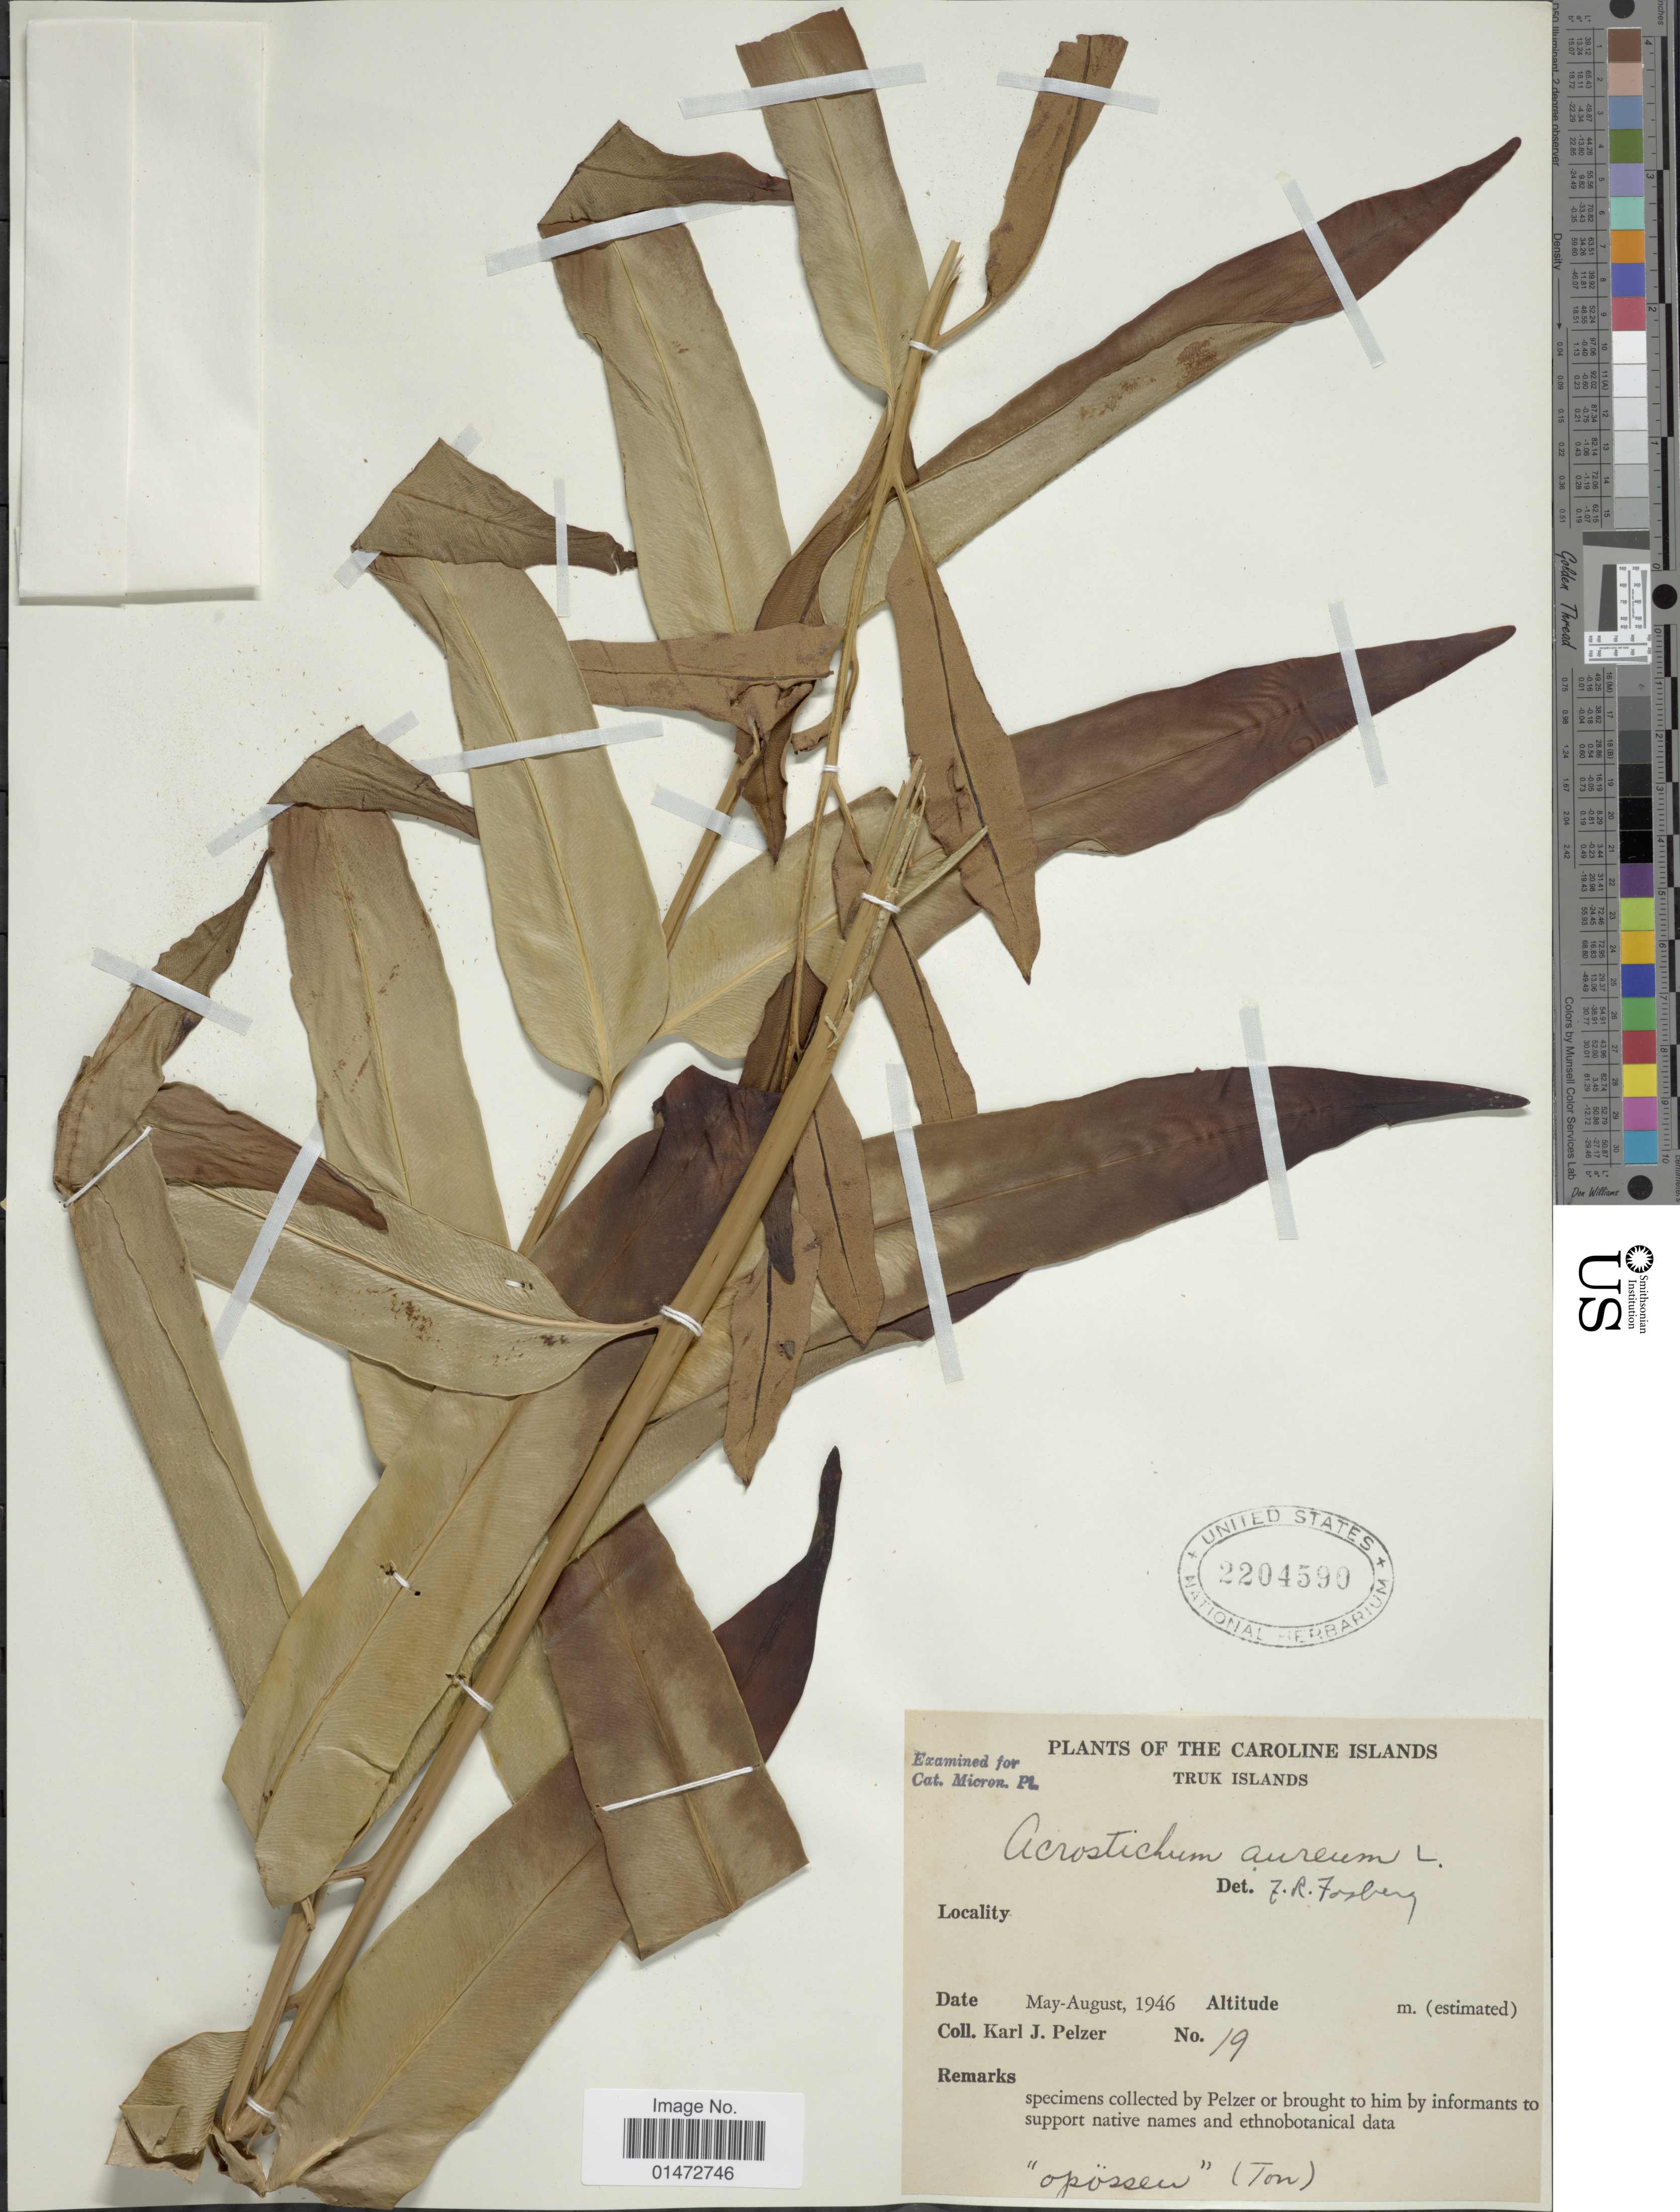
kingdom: Plantae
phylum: Tracheophyta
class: Polypodiopsida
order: Polypodiales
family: Pteridaceae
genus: Acrostichum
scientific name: Acrostichum aureum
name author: L.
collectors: K. J. Pelzer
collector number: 19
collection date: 1946-05/1946-08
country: Micronesia, Federated States of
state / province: Truk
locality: The Caroline Islands. Truk Islands.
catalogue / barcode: US 2204590